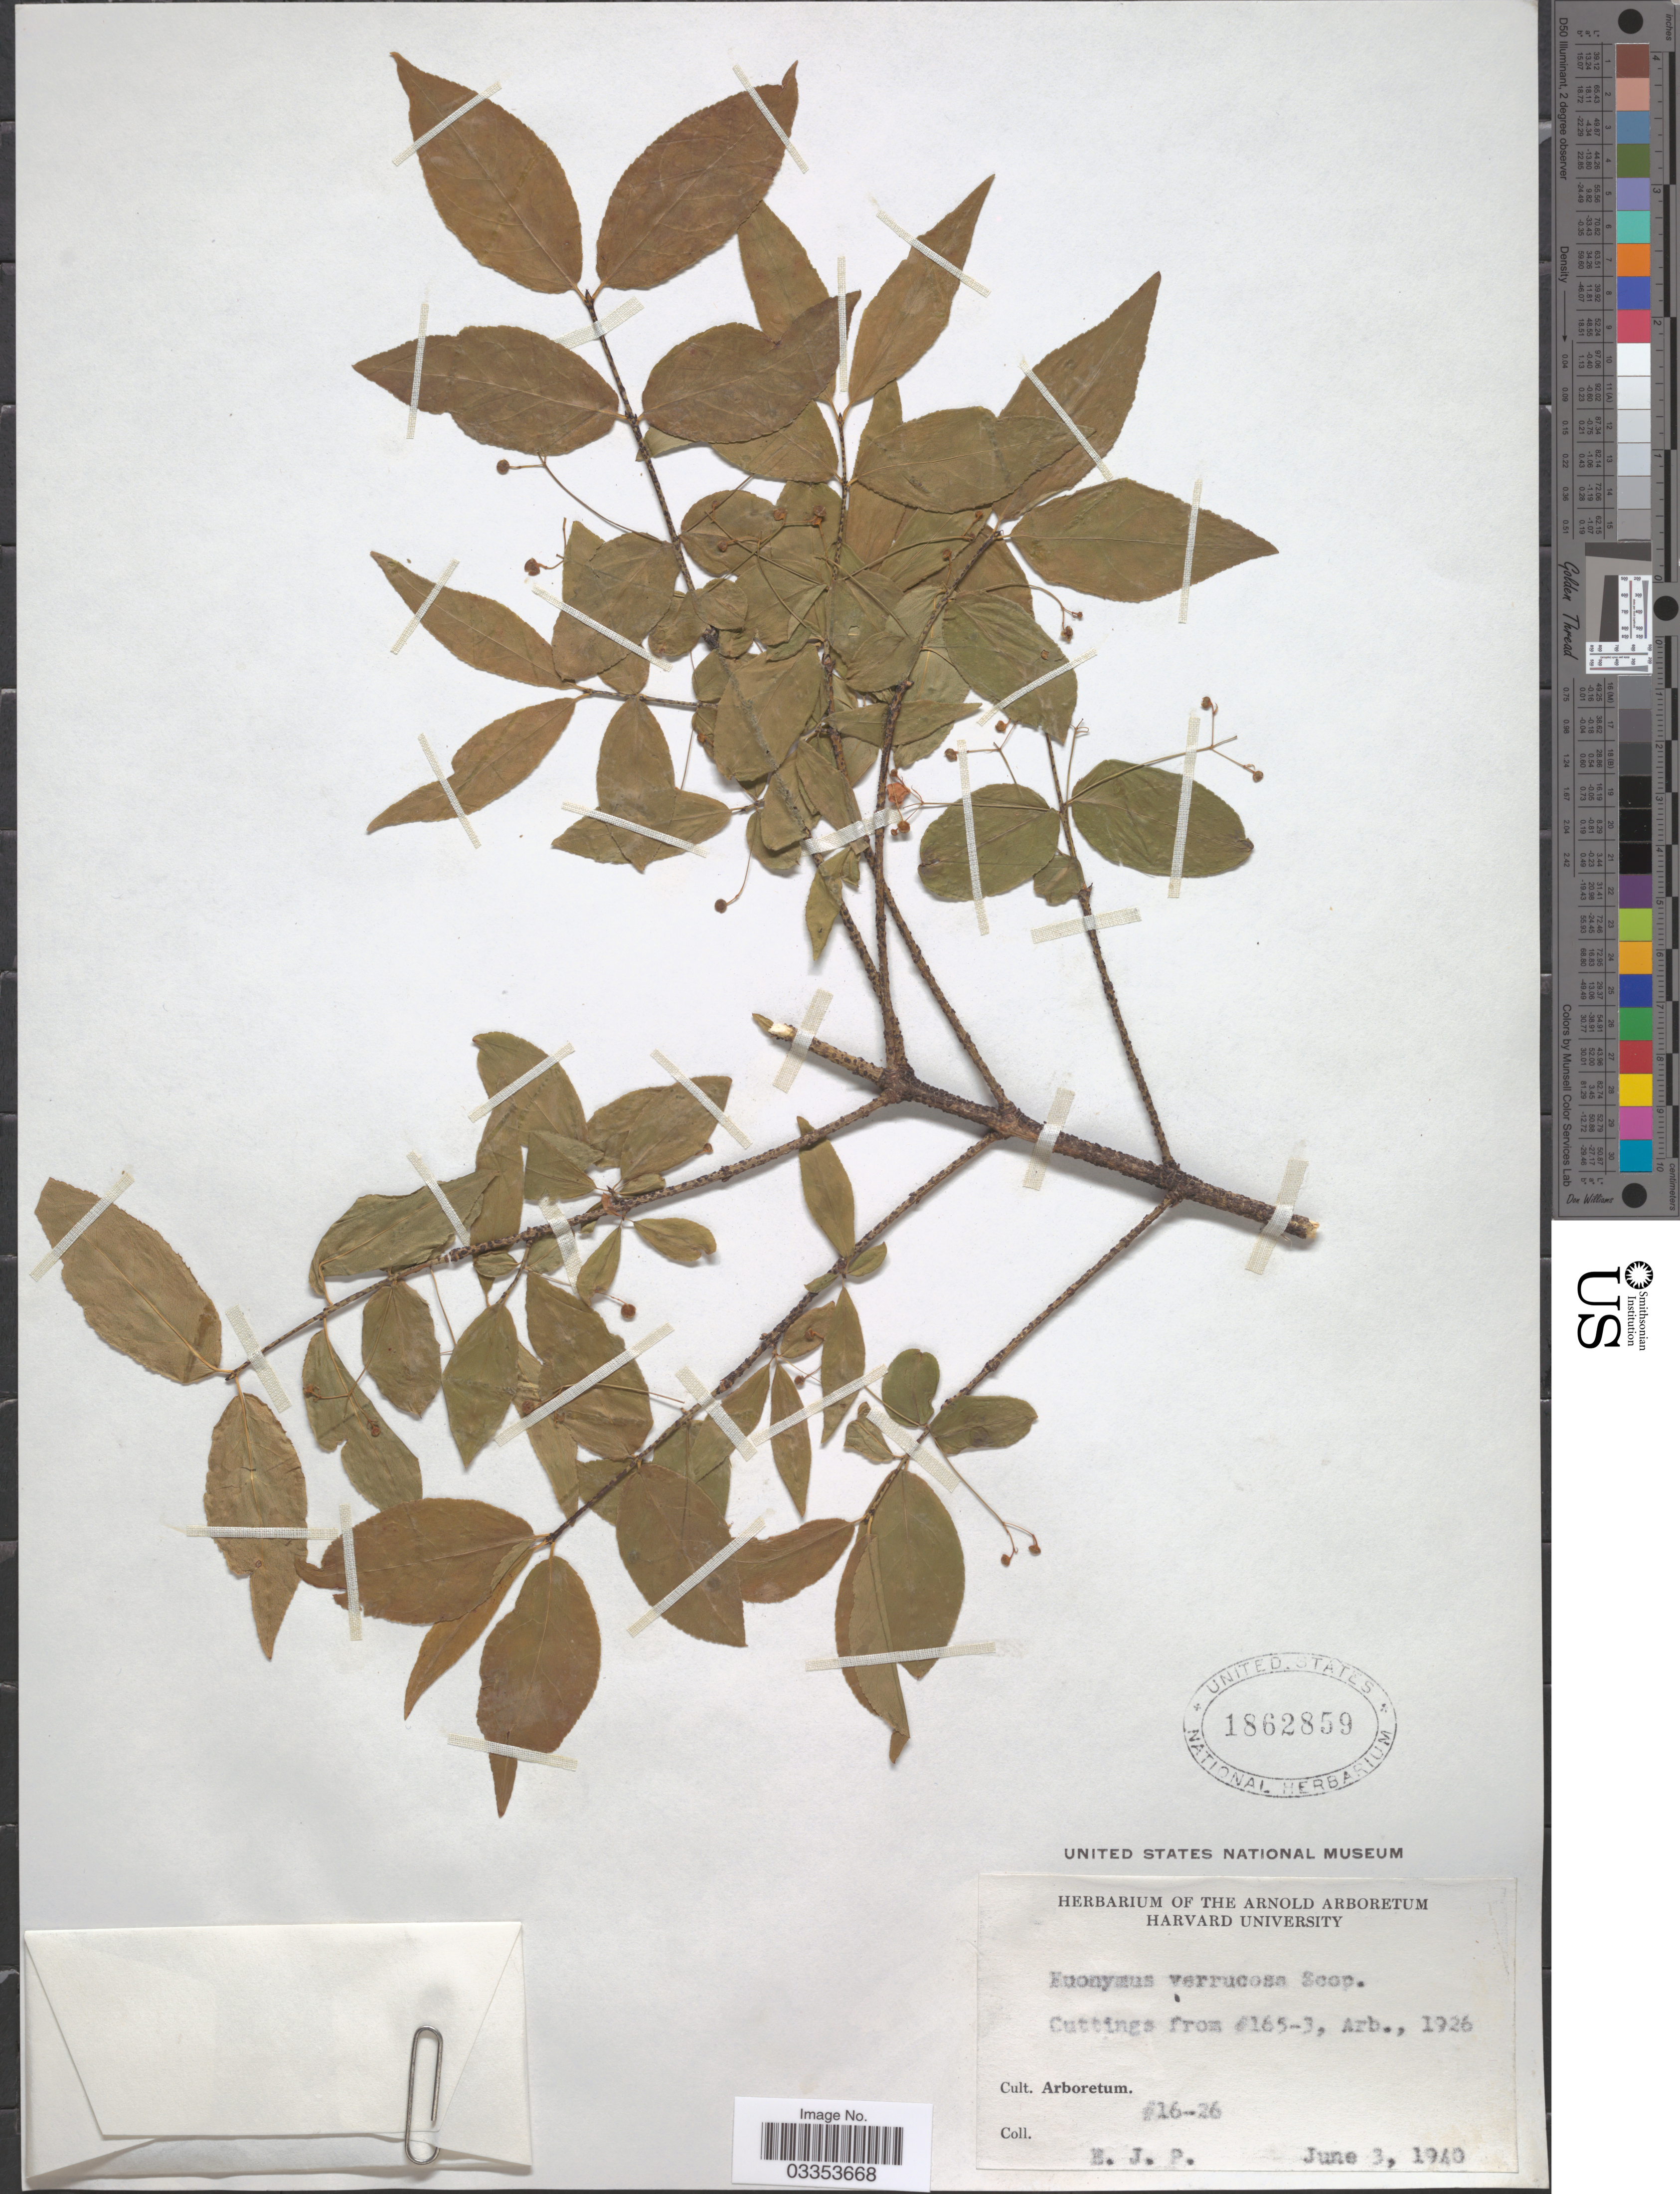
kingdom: Plantae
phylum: Tracheophyta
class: Magnoliopsida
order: Celastrales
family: Celastraceae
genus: Euonymus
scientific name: Euonymus verrucosoides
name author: Loes.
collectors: E. J. P.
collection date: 1940-06-03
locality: Cult. Arboretum #16-26 [unsure placement].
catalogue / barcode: US 1862859